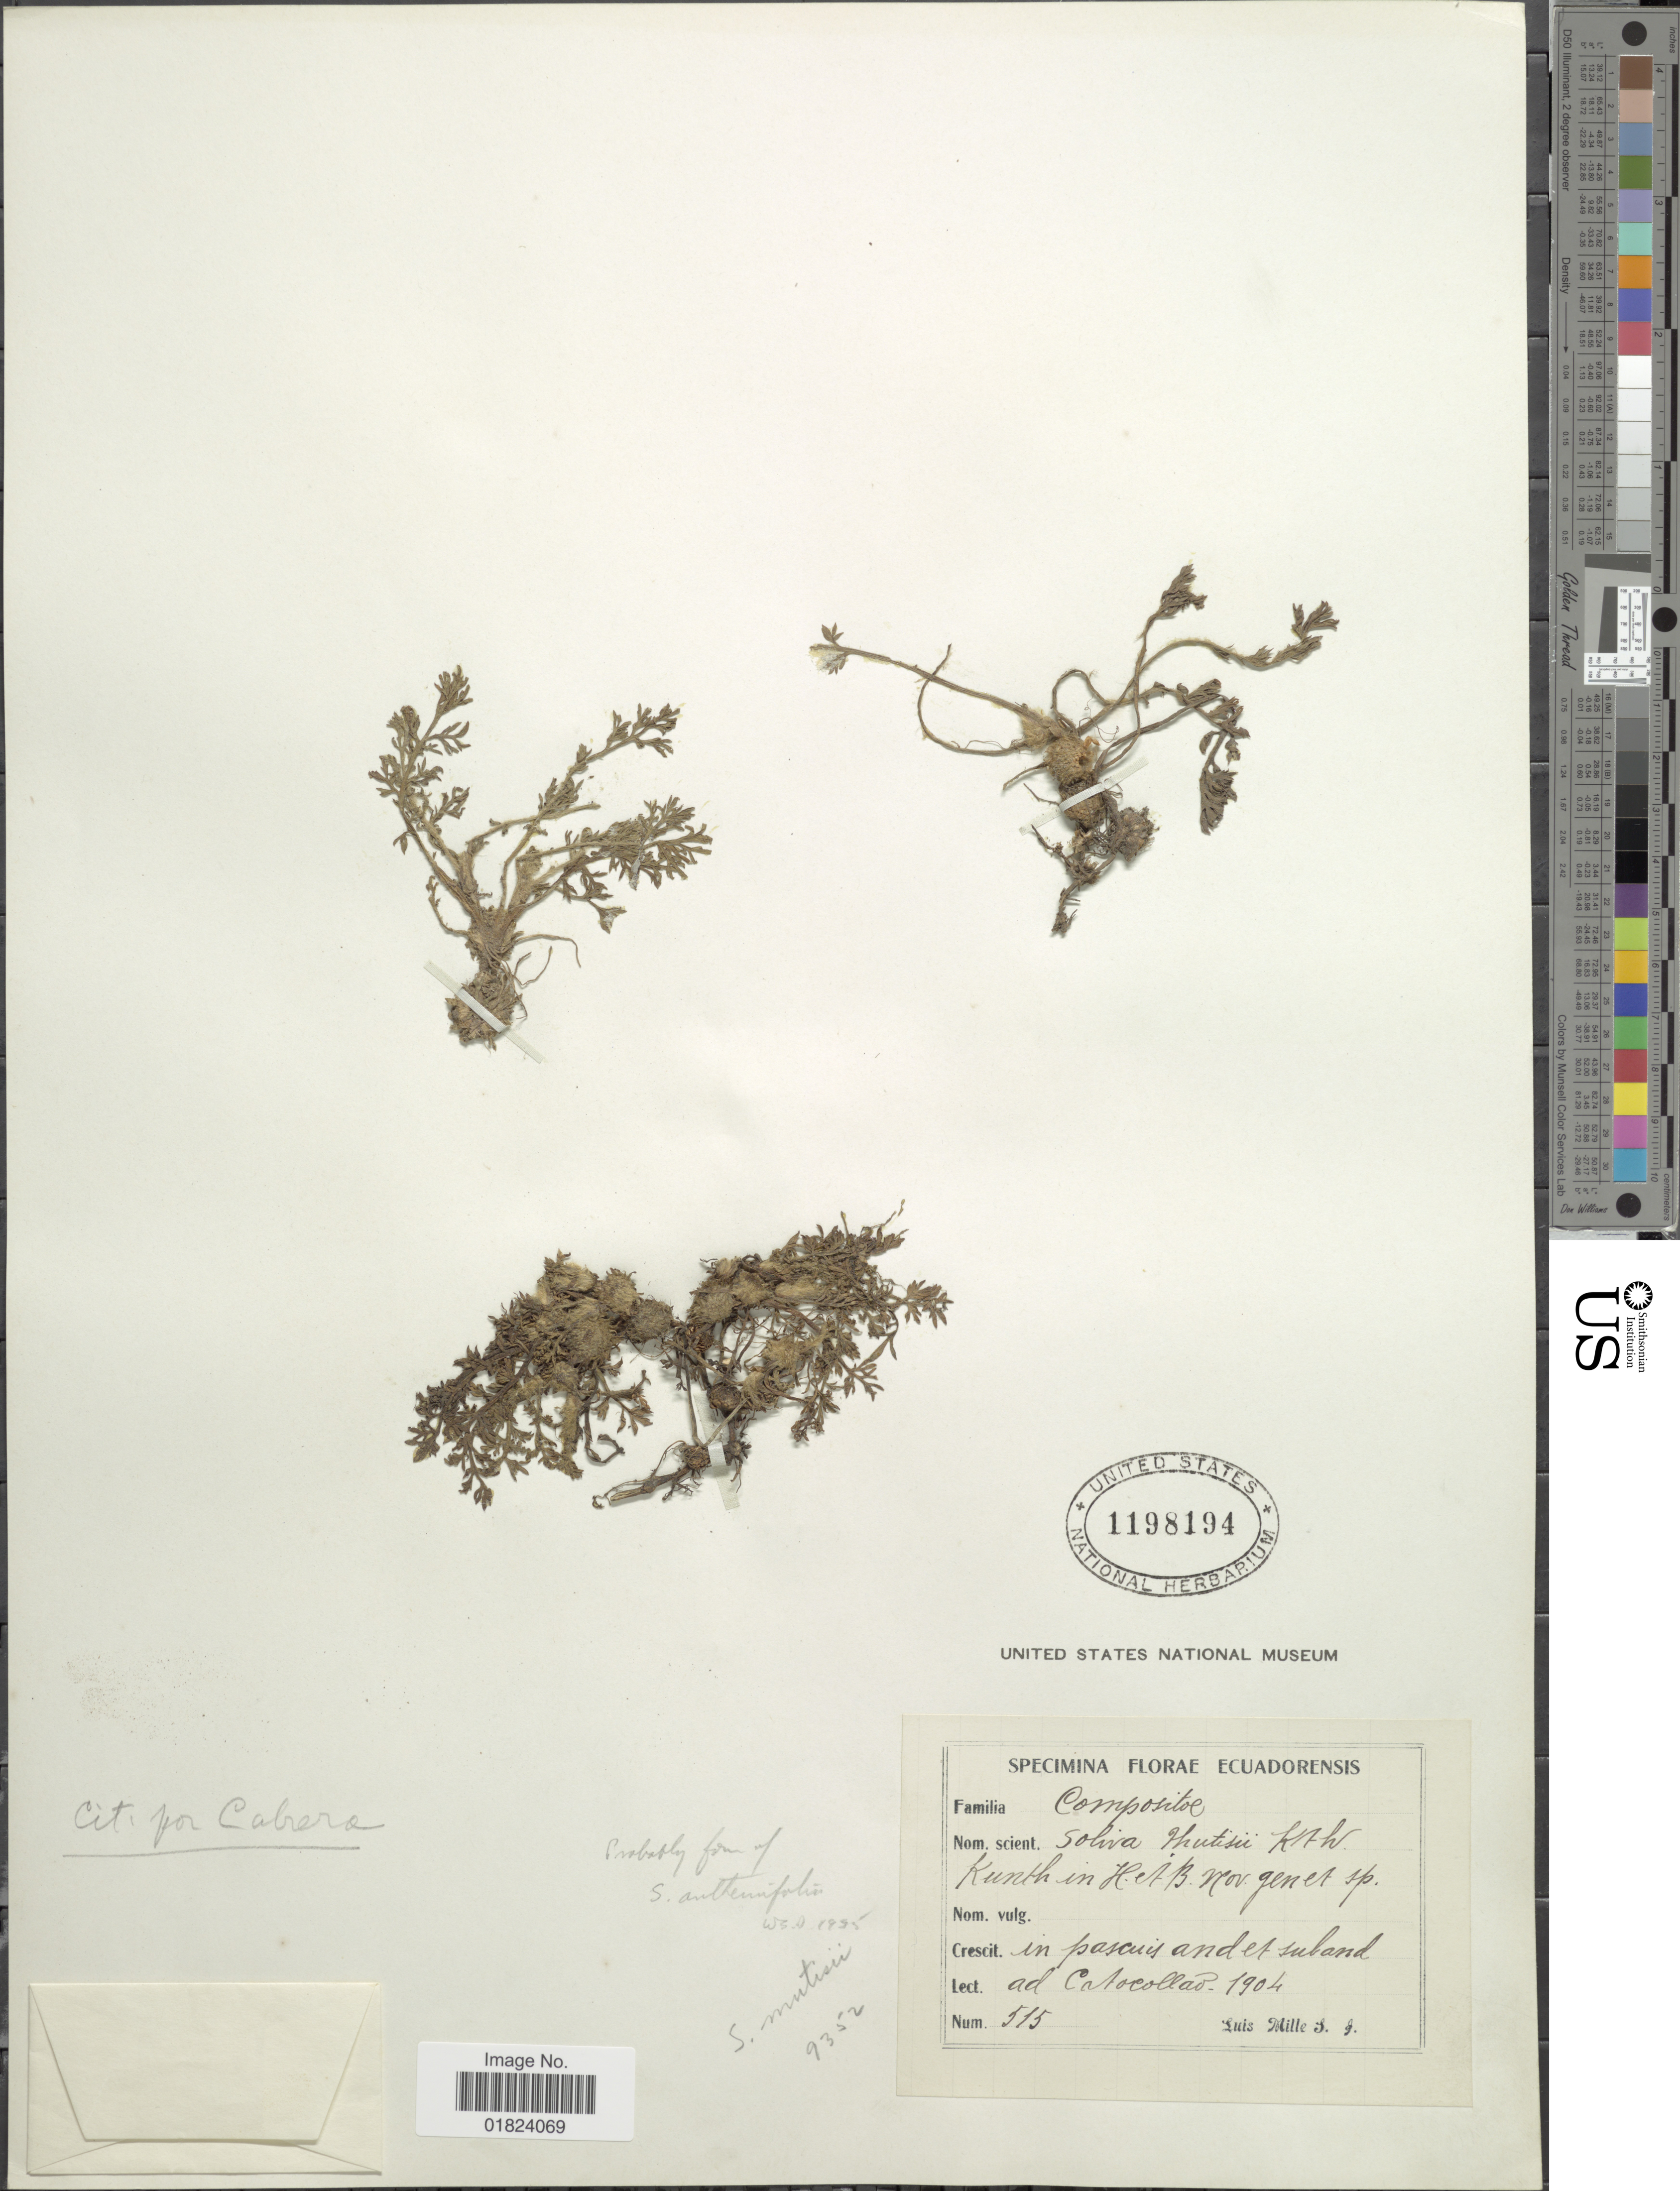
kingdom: Plantae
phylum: Tracheophyta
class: Magnoliopsida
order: Asterales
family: Asteraceae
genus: Soliva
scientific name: Soliva mutisii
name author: Kunth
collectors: L. Mille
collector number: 515*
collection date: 1904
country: Ecuador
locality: In pascuis and et suband ad Catocollao.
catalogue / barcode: US 1198194